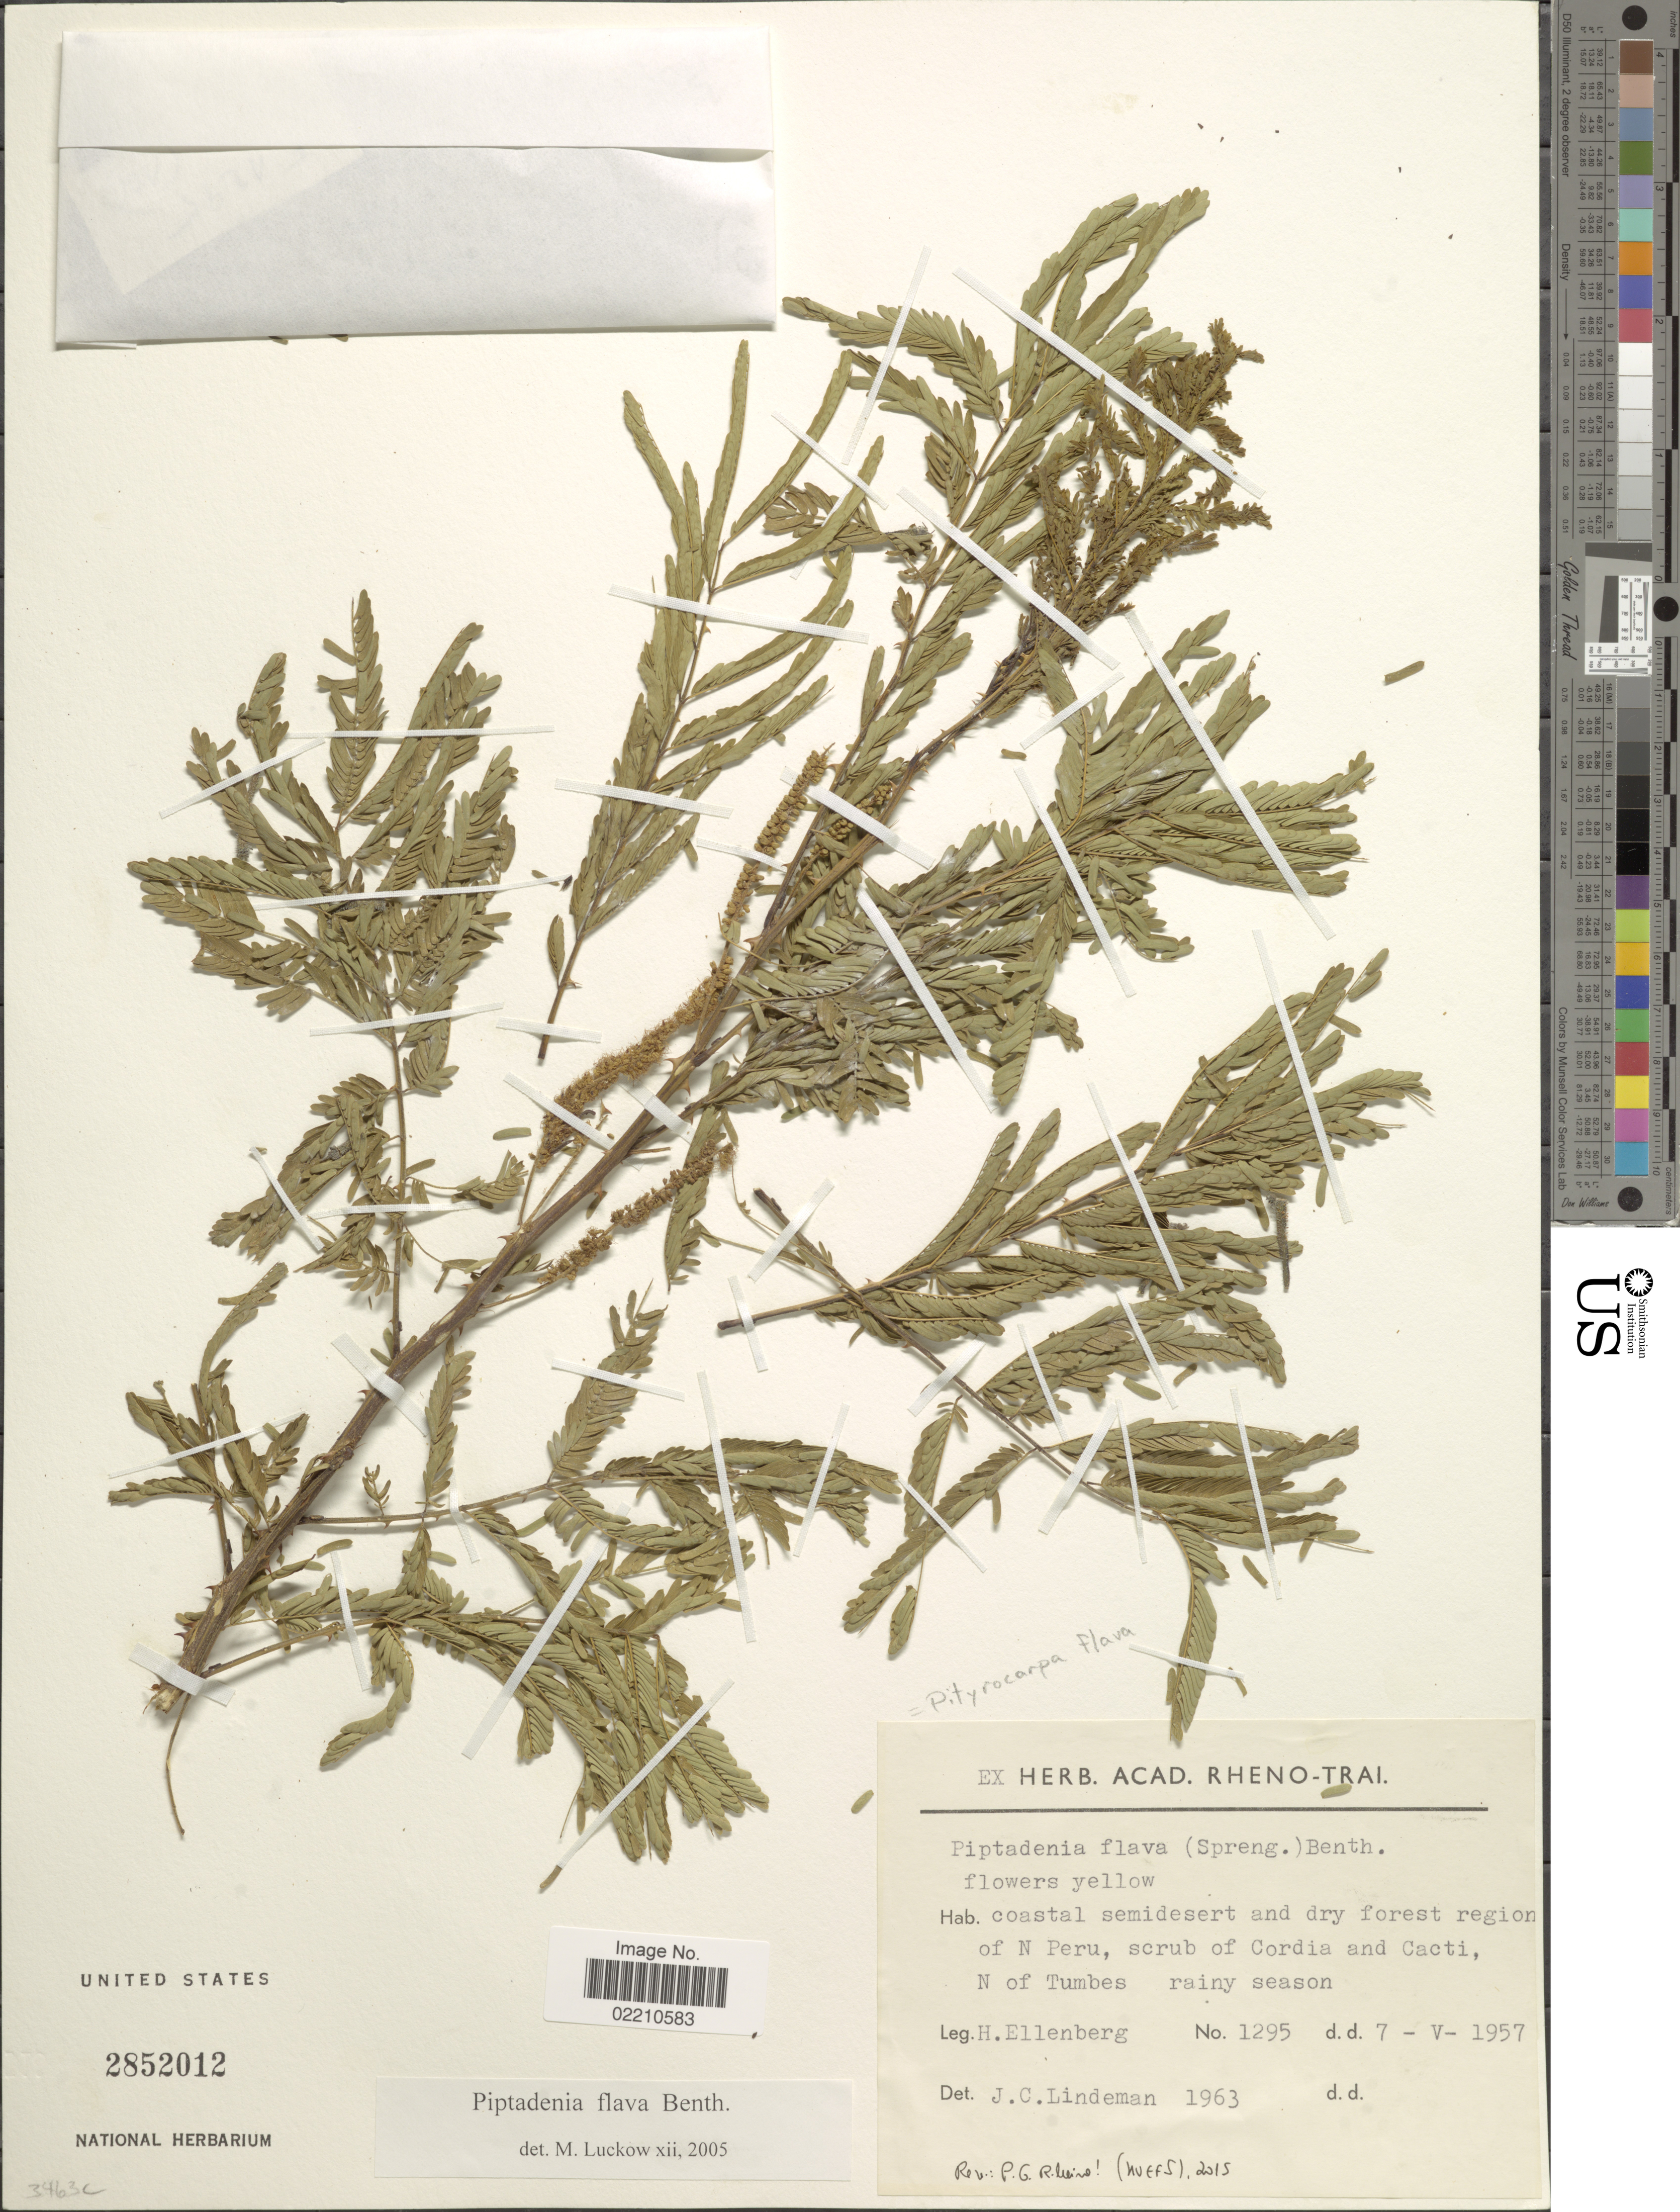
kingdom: Plantae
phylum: Tracheophyta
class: Magnoliopsida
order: Fabales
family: Fabaceae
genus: Piptadenia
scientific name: Piptadenia flava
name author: (DC.) Benth.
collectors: H. Ellenberg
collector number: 1295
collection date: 1957-05-07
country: Peru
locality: Coastal semidesert and dry forest region of N Peru, scrub of Cordia and Cacti, N of Tumbes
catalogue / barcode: US 2852012